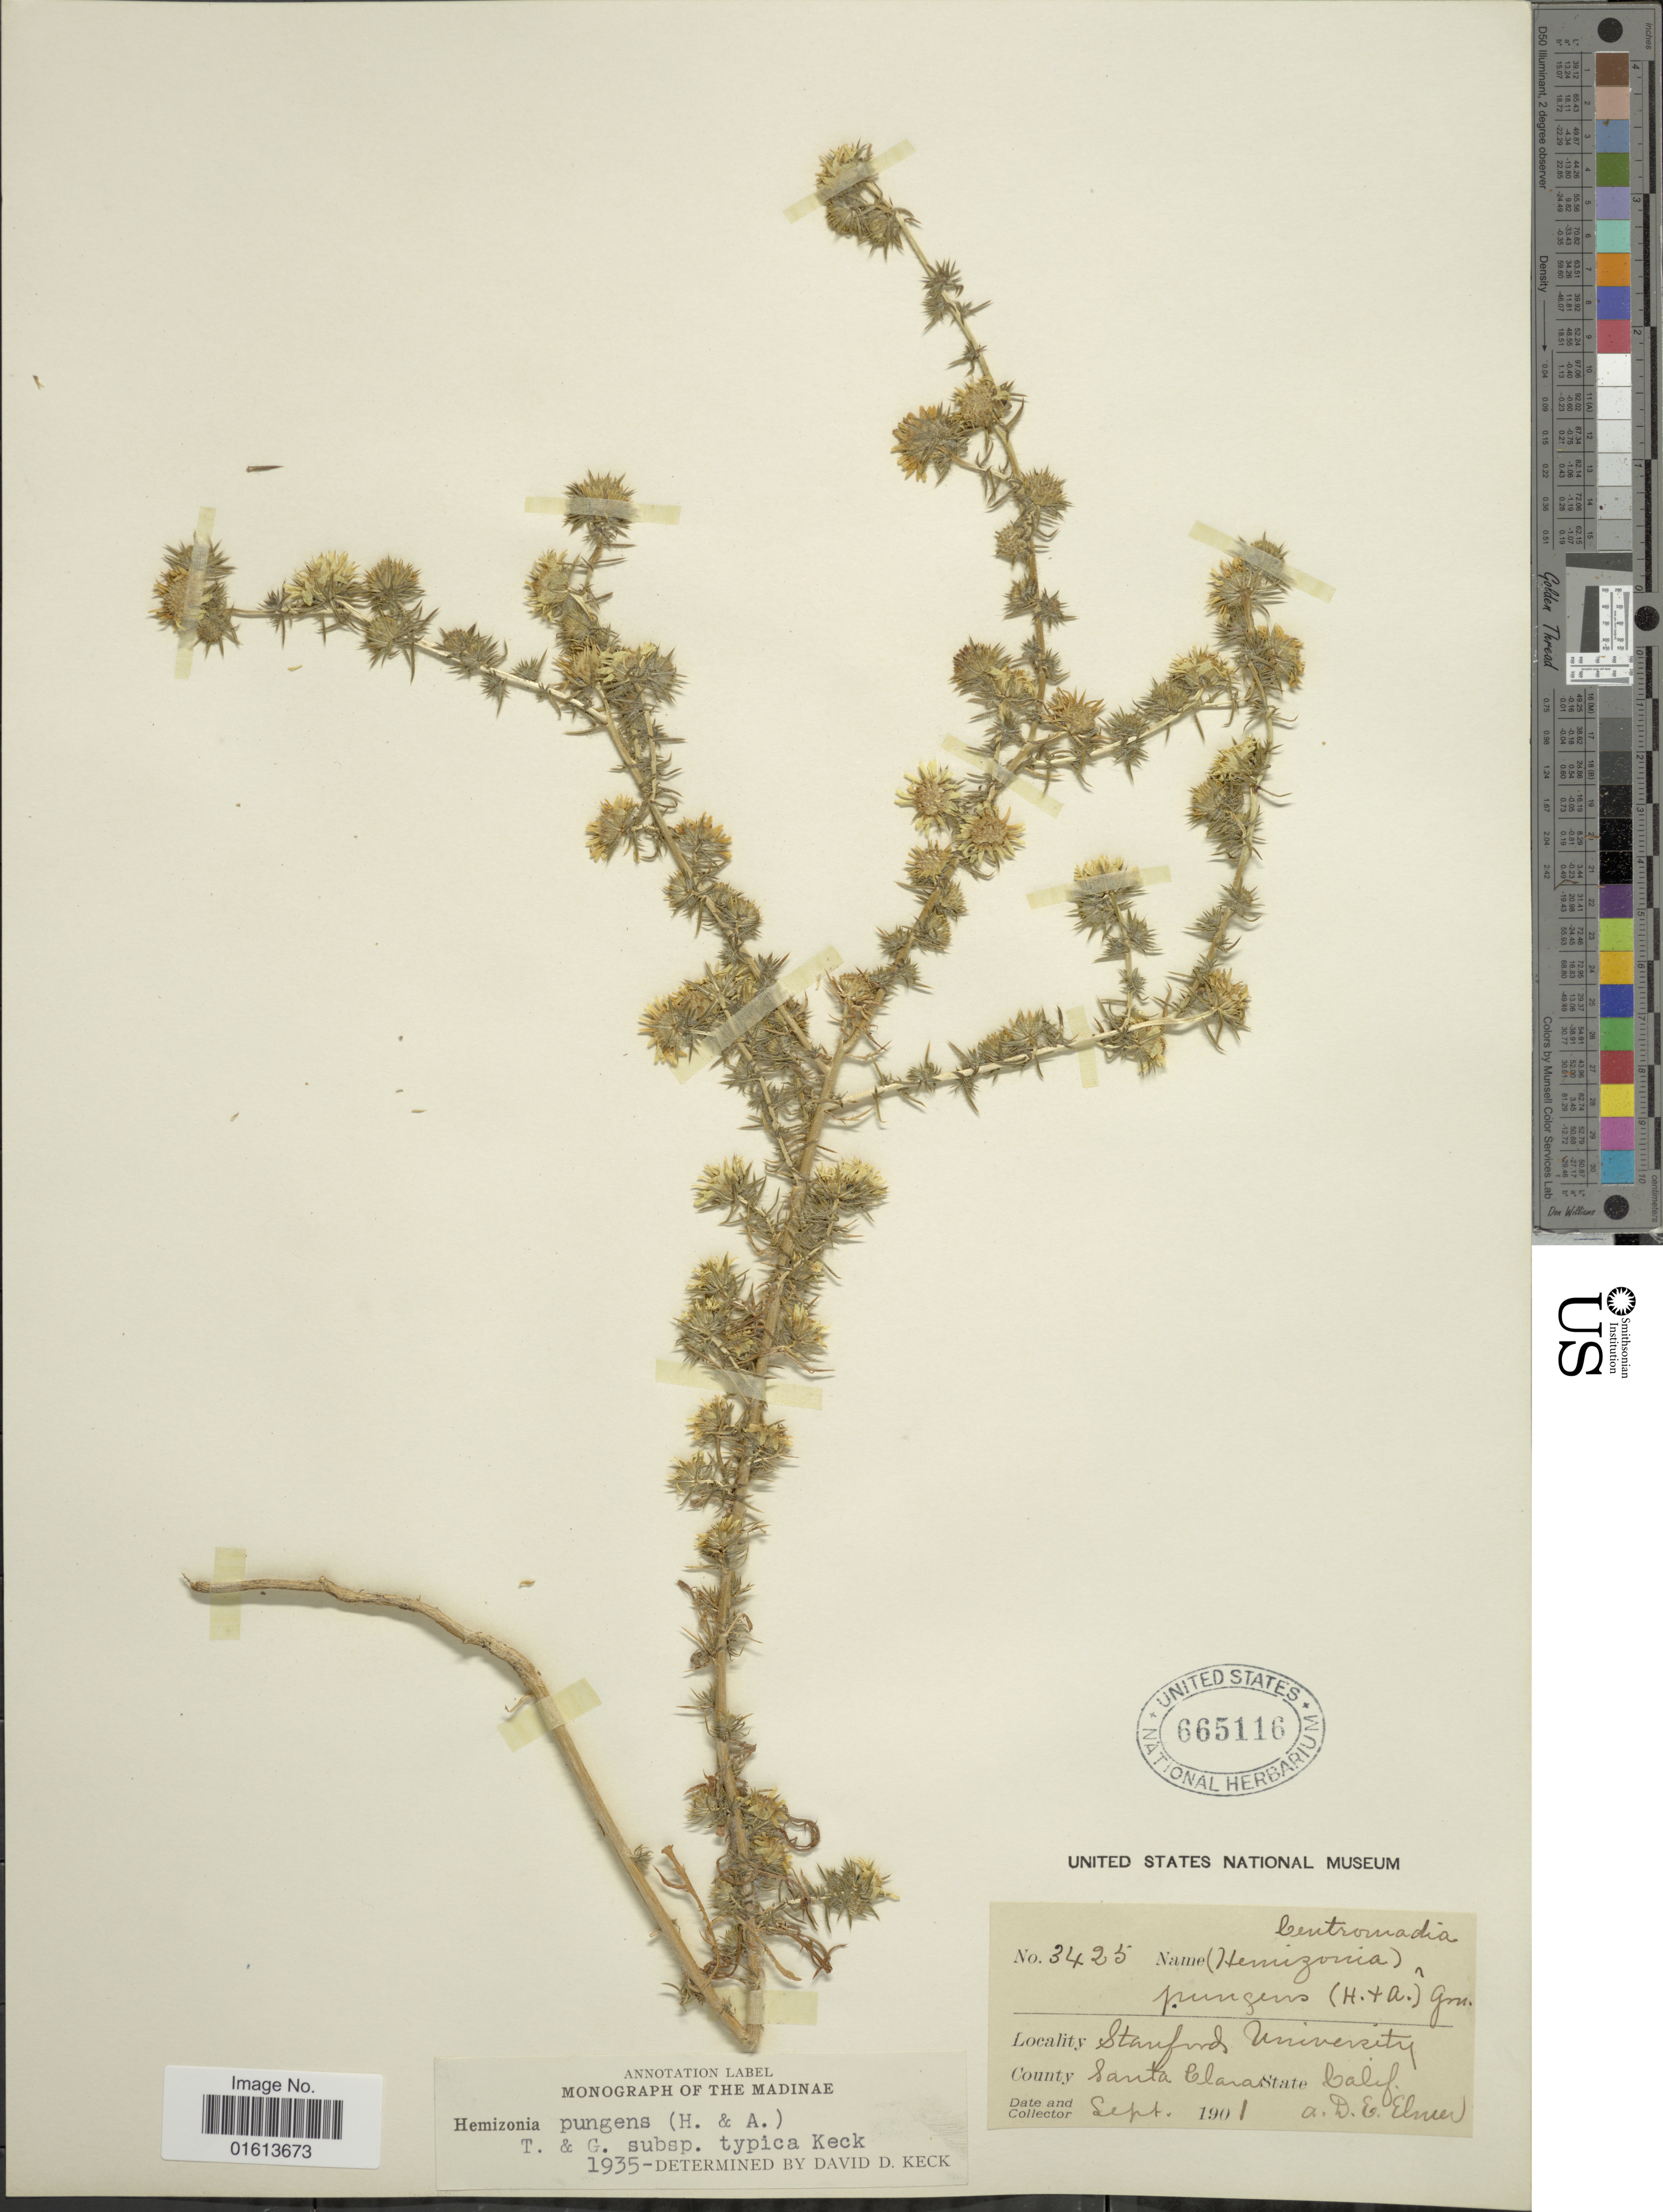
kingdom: Plantae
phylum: Tracheophyta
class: Magnoliopsida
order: Asterales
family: Asteraceae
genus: Centromadia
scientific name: Centromadia pungens subsp. pungens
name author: Hook. & Arn.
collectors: A. D. E. Elmer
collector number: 3425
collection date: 1901-09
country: United States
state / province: California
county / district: Santa Clara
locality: Stanford University. County Santa Clara. Calif.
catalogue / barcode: US 665116